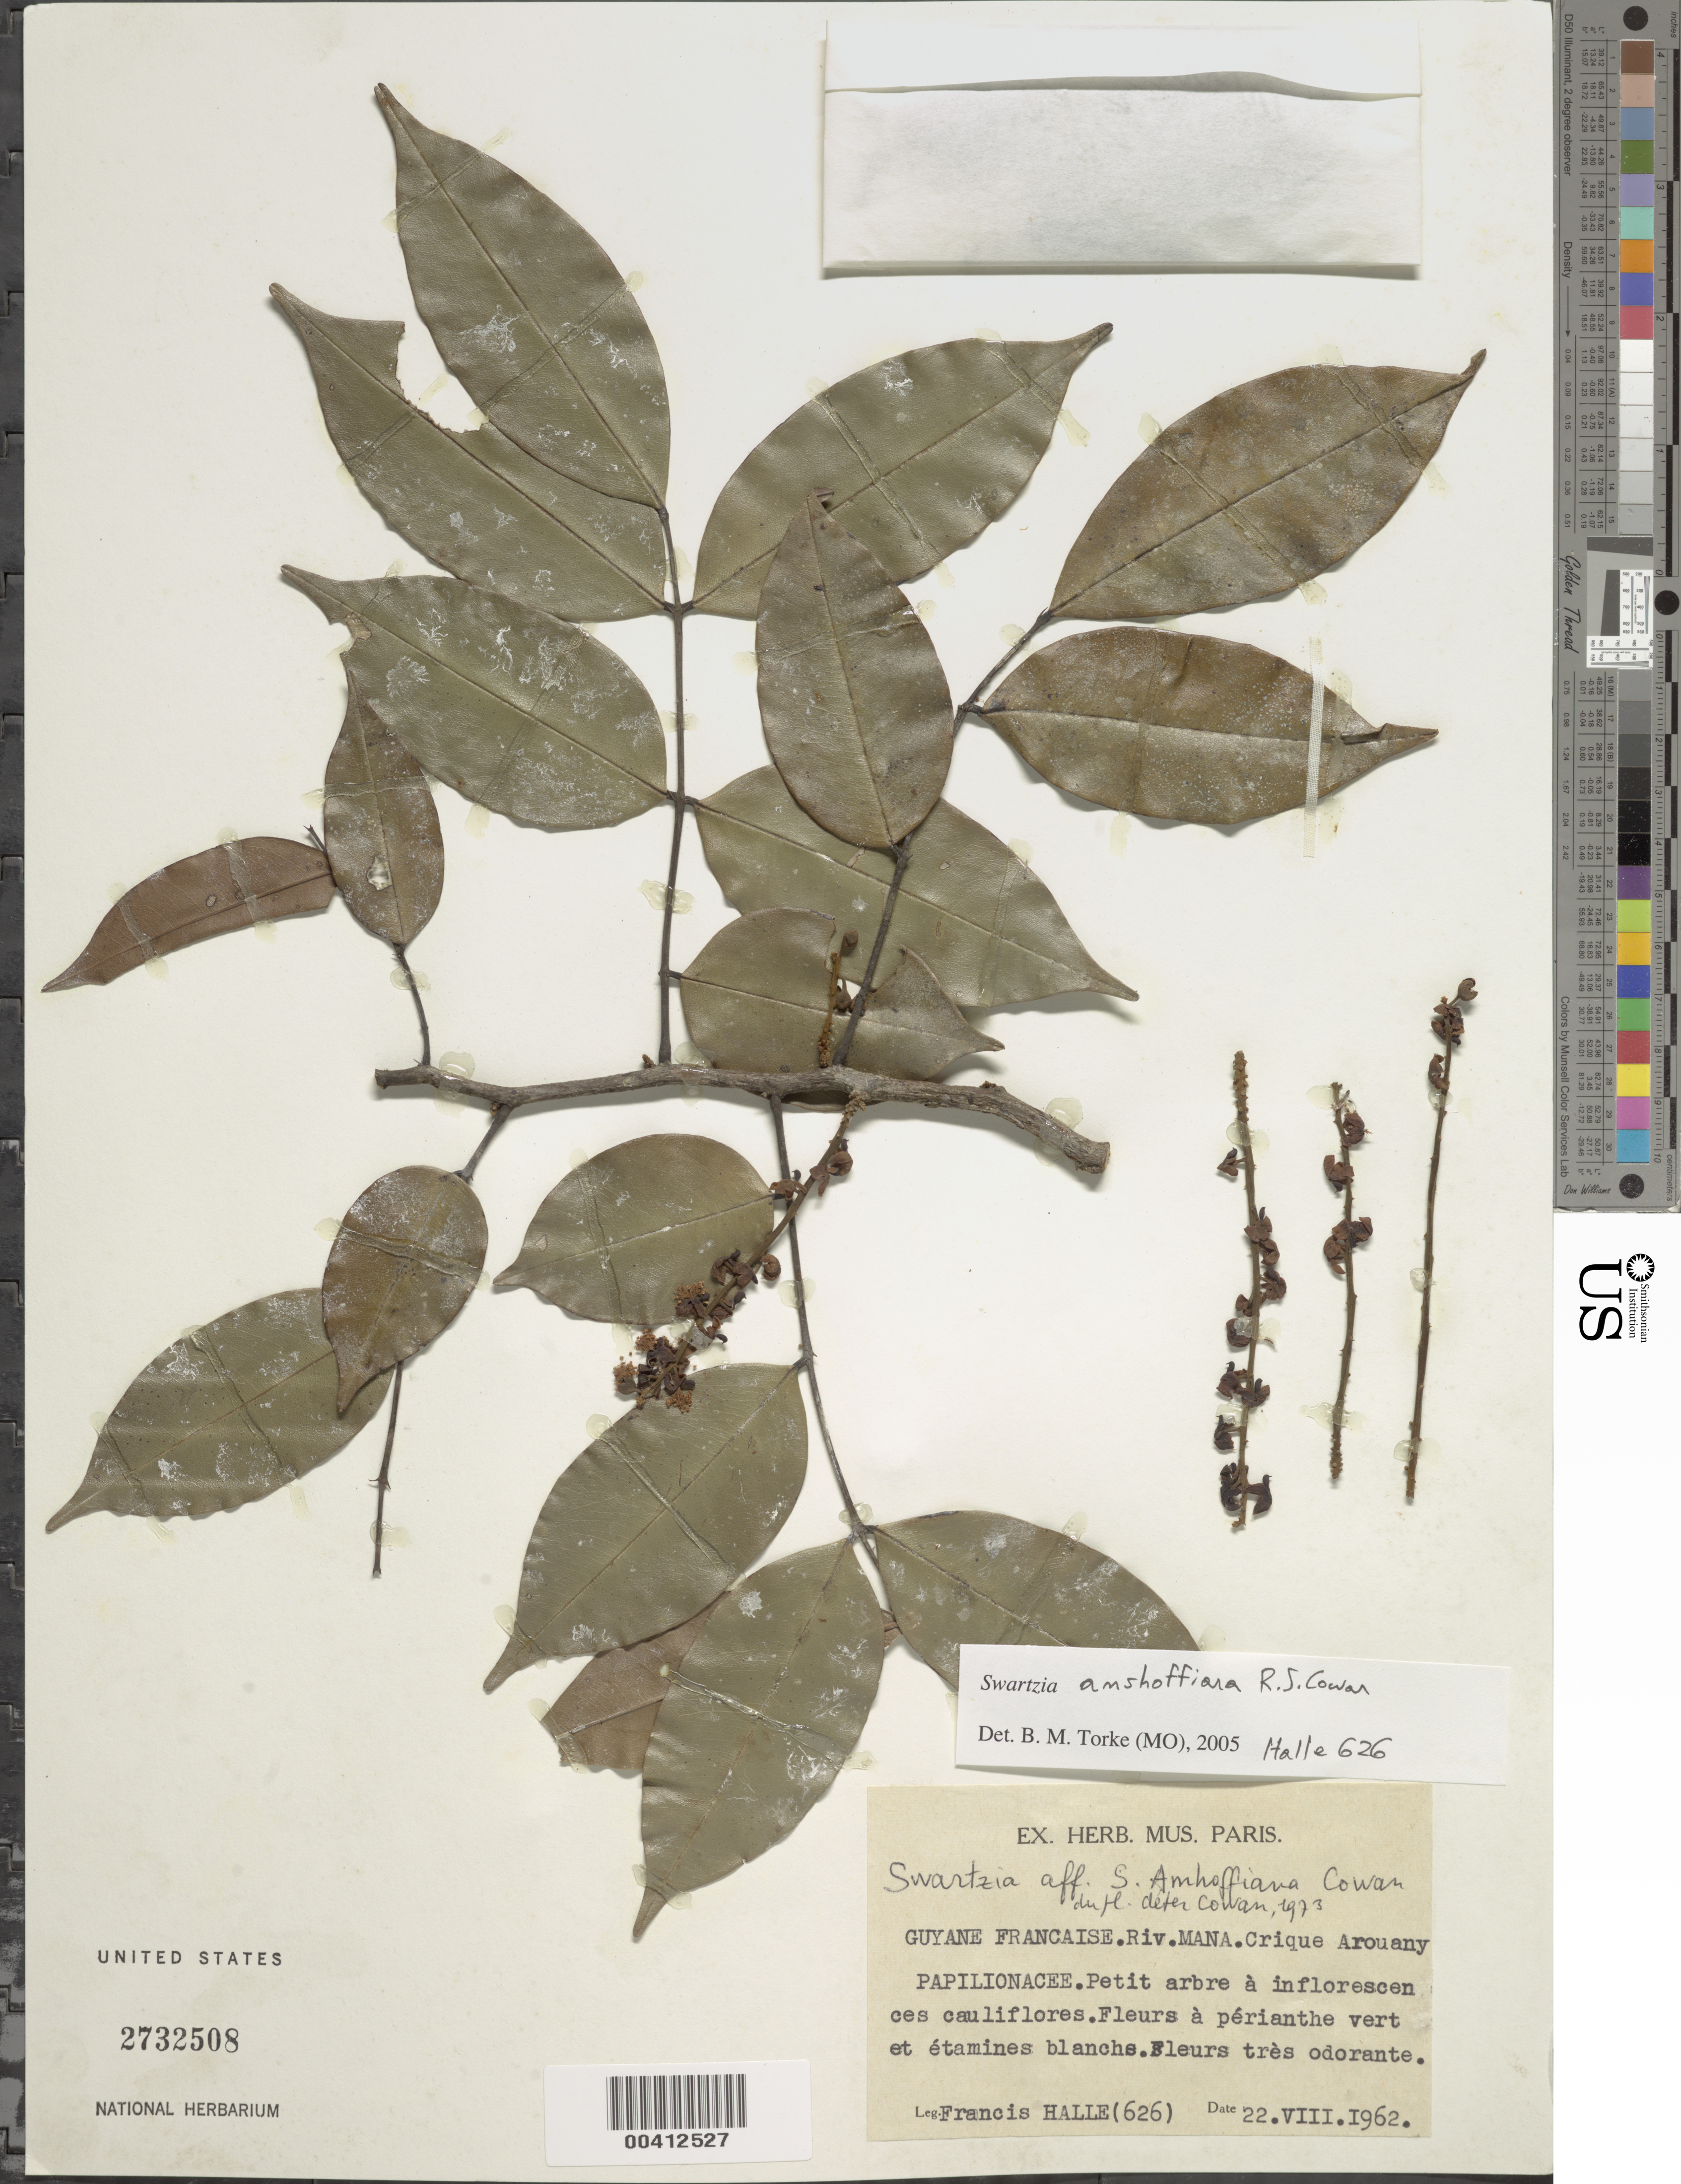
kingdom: Plantae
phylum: Tracheophyta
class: Magnoliopsida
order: Fabales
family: Fabaceae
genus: Swartzia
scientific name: Swartzia amshoffiana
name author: R.S. Cowan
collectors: F. Hallé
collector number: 626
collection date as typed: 22 Aug 1962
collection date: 1962-08-22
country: French Guiana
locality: Arouany crique, mana riv.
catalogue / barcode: US 2732508